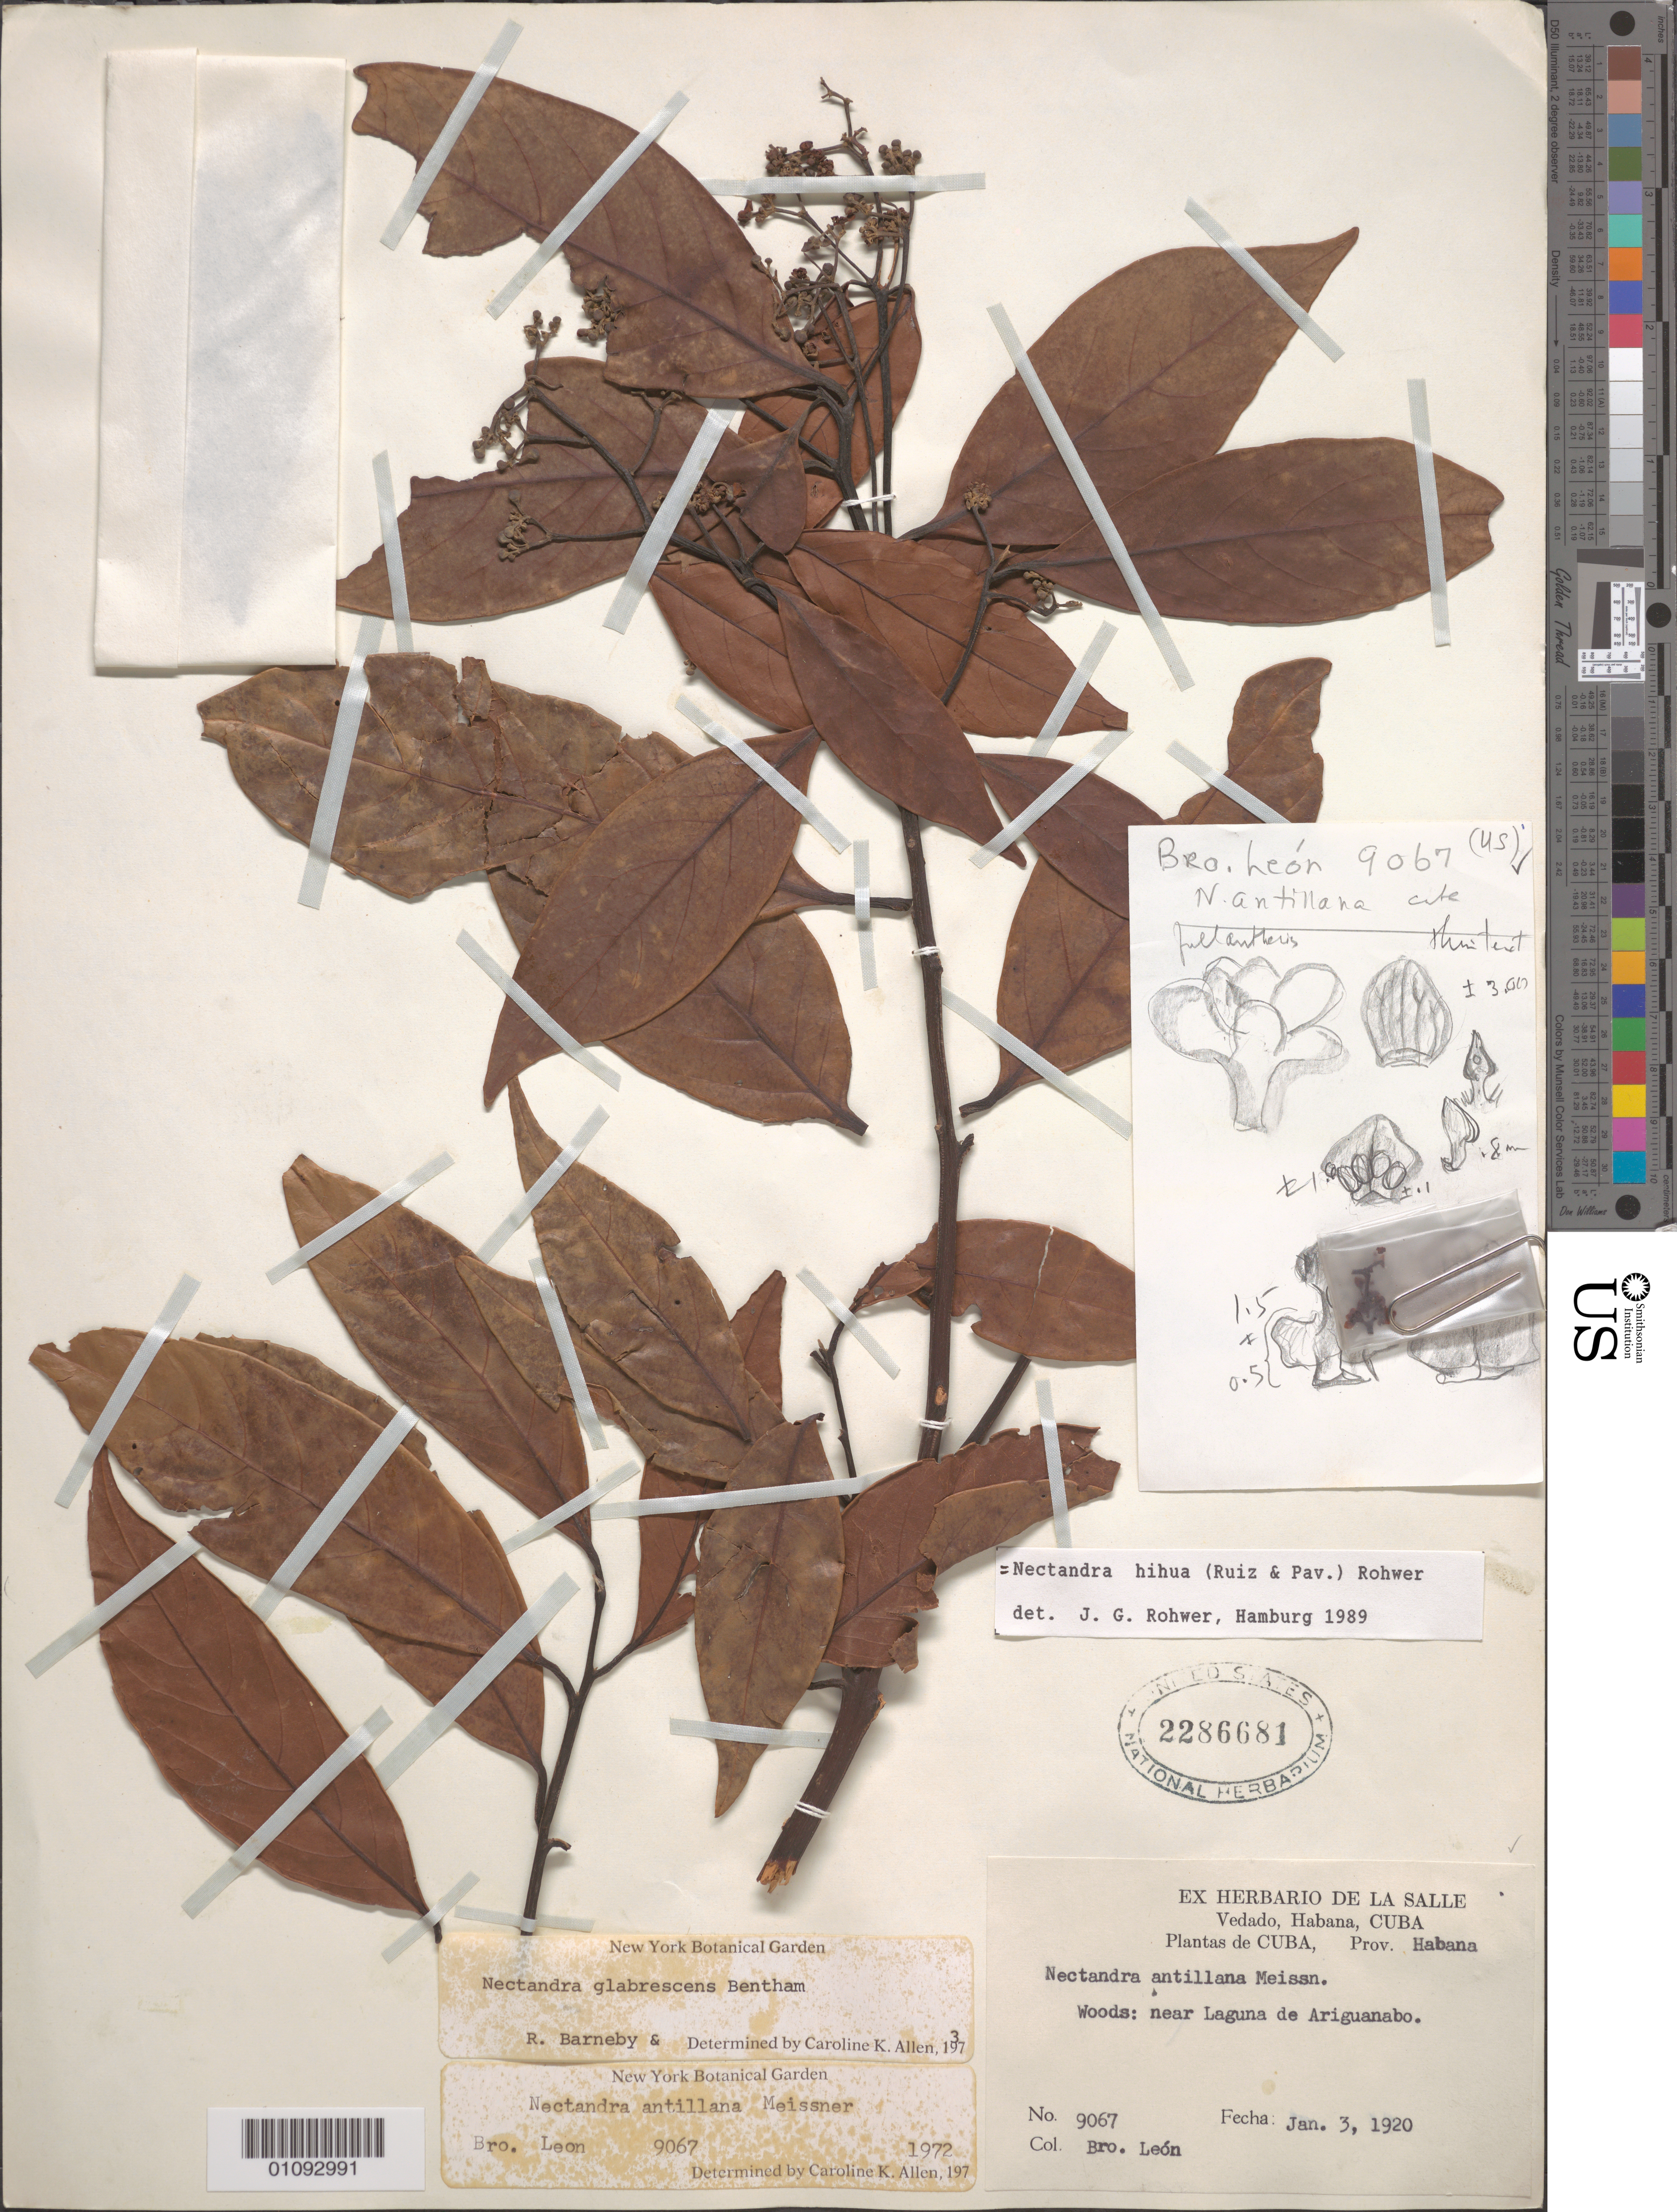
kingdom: Plantae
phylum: Tracheophyta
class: Magnoliopsida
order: Laurales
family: Lauraceae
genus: Nectandra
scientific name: Nectandra hihua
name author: (Ruiz & Pav.) Rohwer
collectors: Bro. León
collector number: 9067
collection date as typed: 03 Jan 1920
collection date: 1920-01-03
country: Cuba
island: Cuba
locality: Lagunas de Ariguanabo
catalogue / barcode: US 2286681